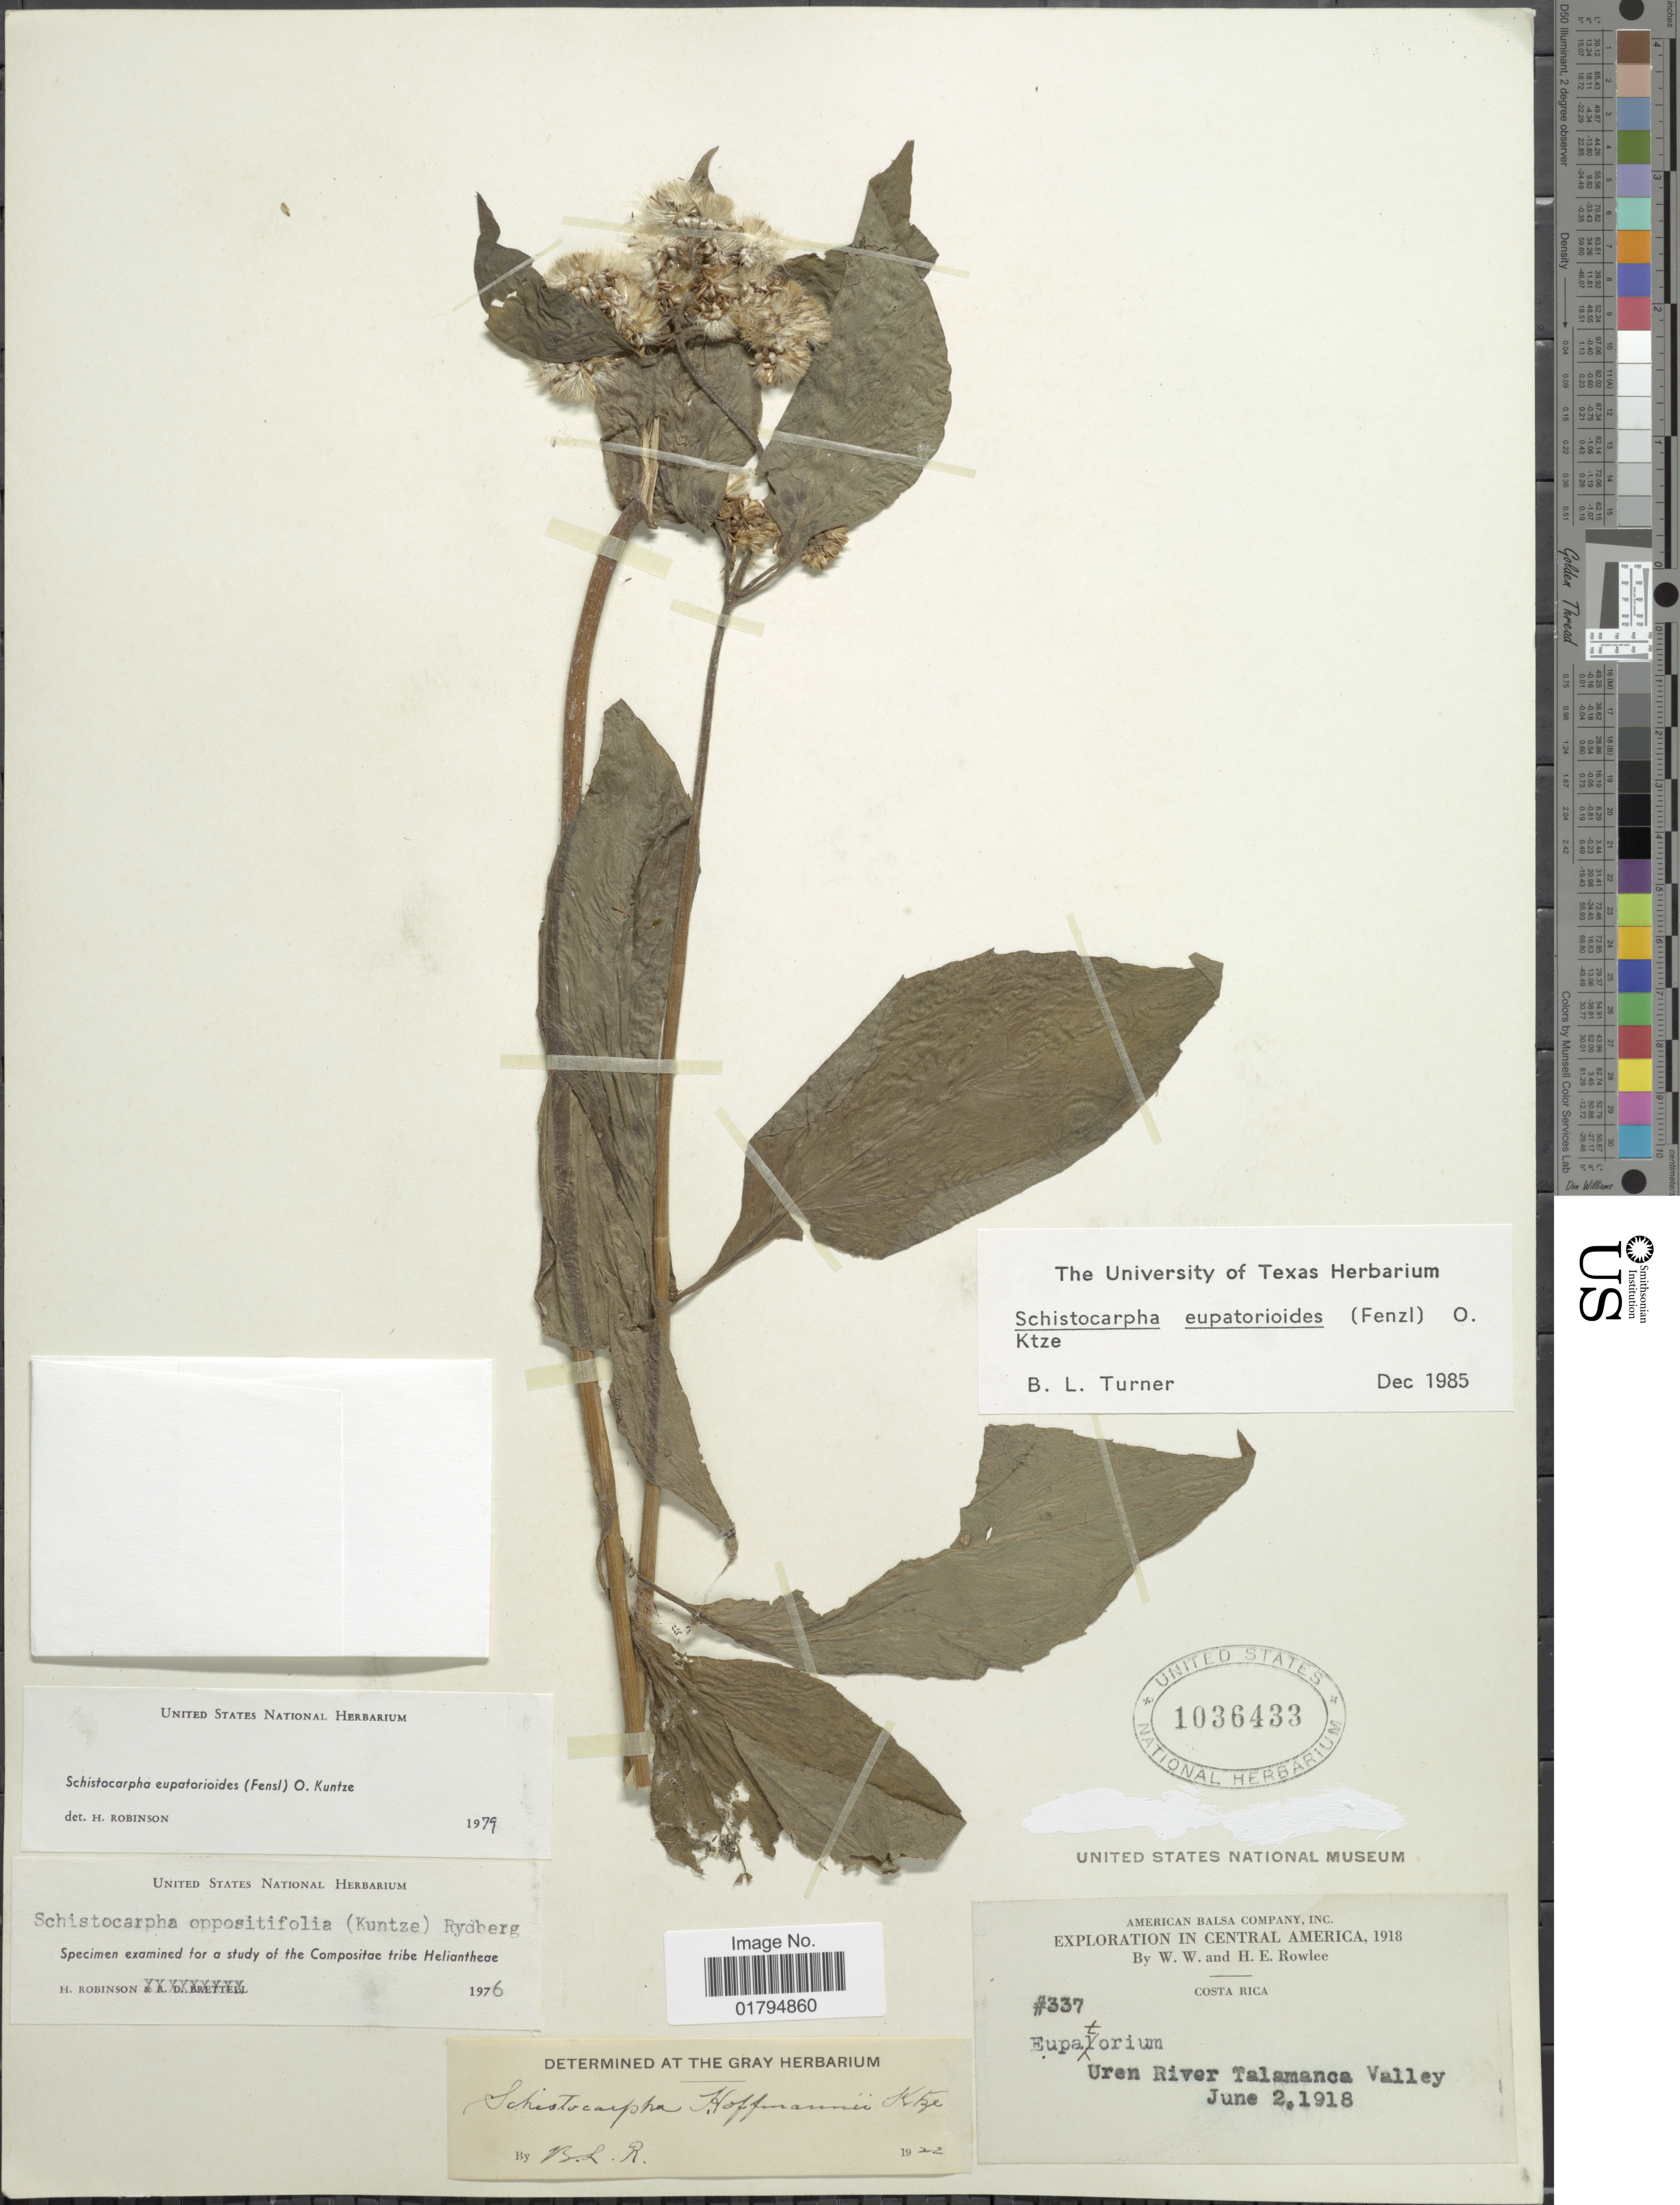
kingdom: Plantae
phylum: Tracheophyta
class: Magnoliopsida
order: Asterales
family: Asteraceae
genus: Schistocarpha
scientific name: Schistocarpha eupatorioides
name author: (Fenzl) Kuntze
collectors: W. W. Rowlee & H. E. Stork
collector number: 337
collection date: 1918-06-02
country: Costa Rica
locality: Uren River Talamanca Valley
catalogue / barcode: US 1036433